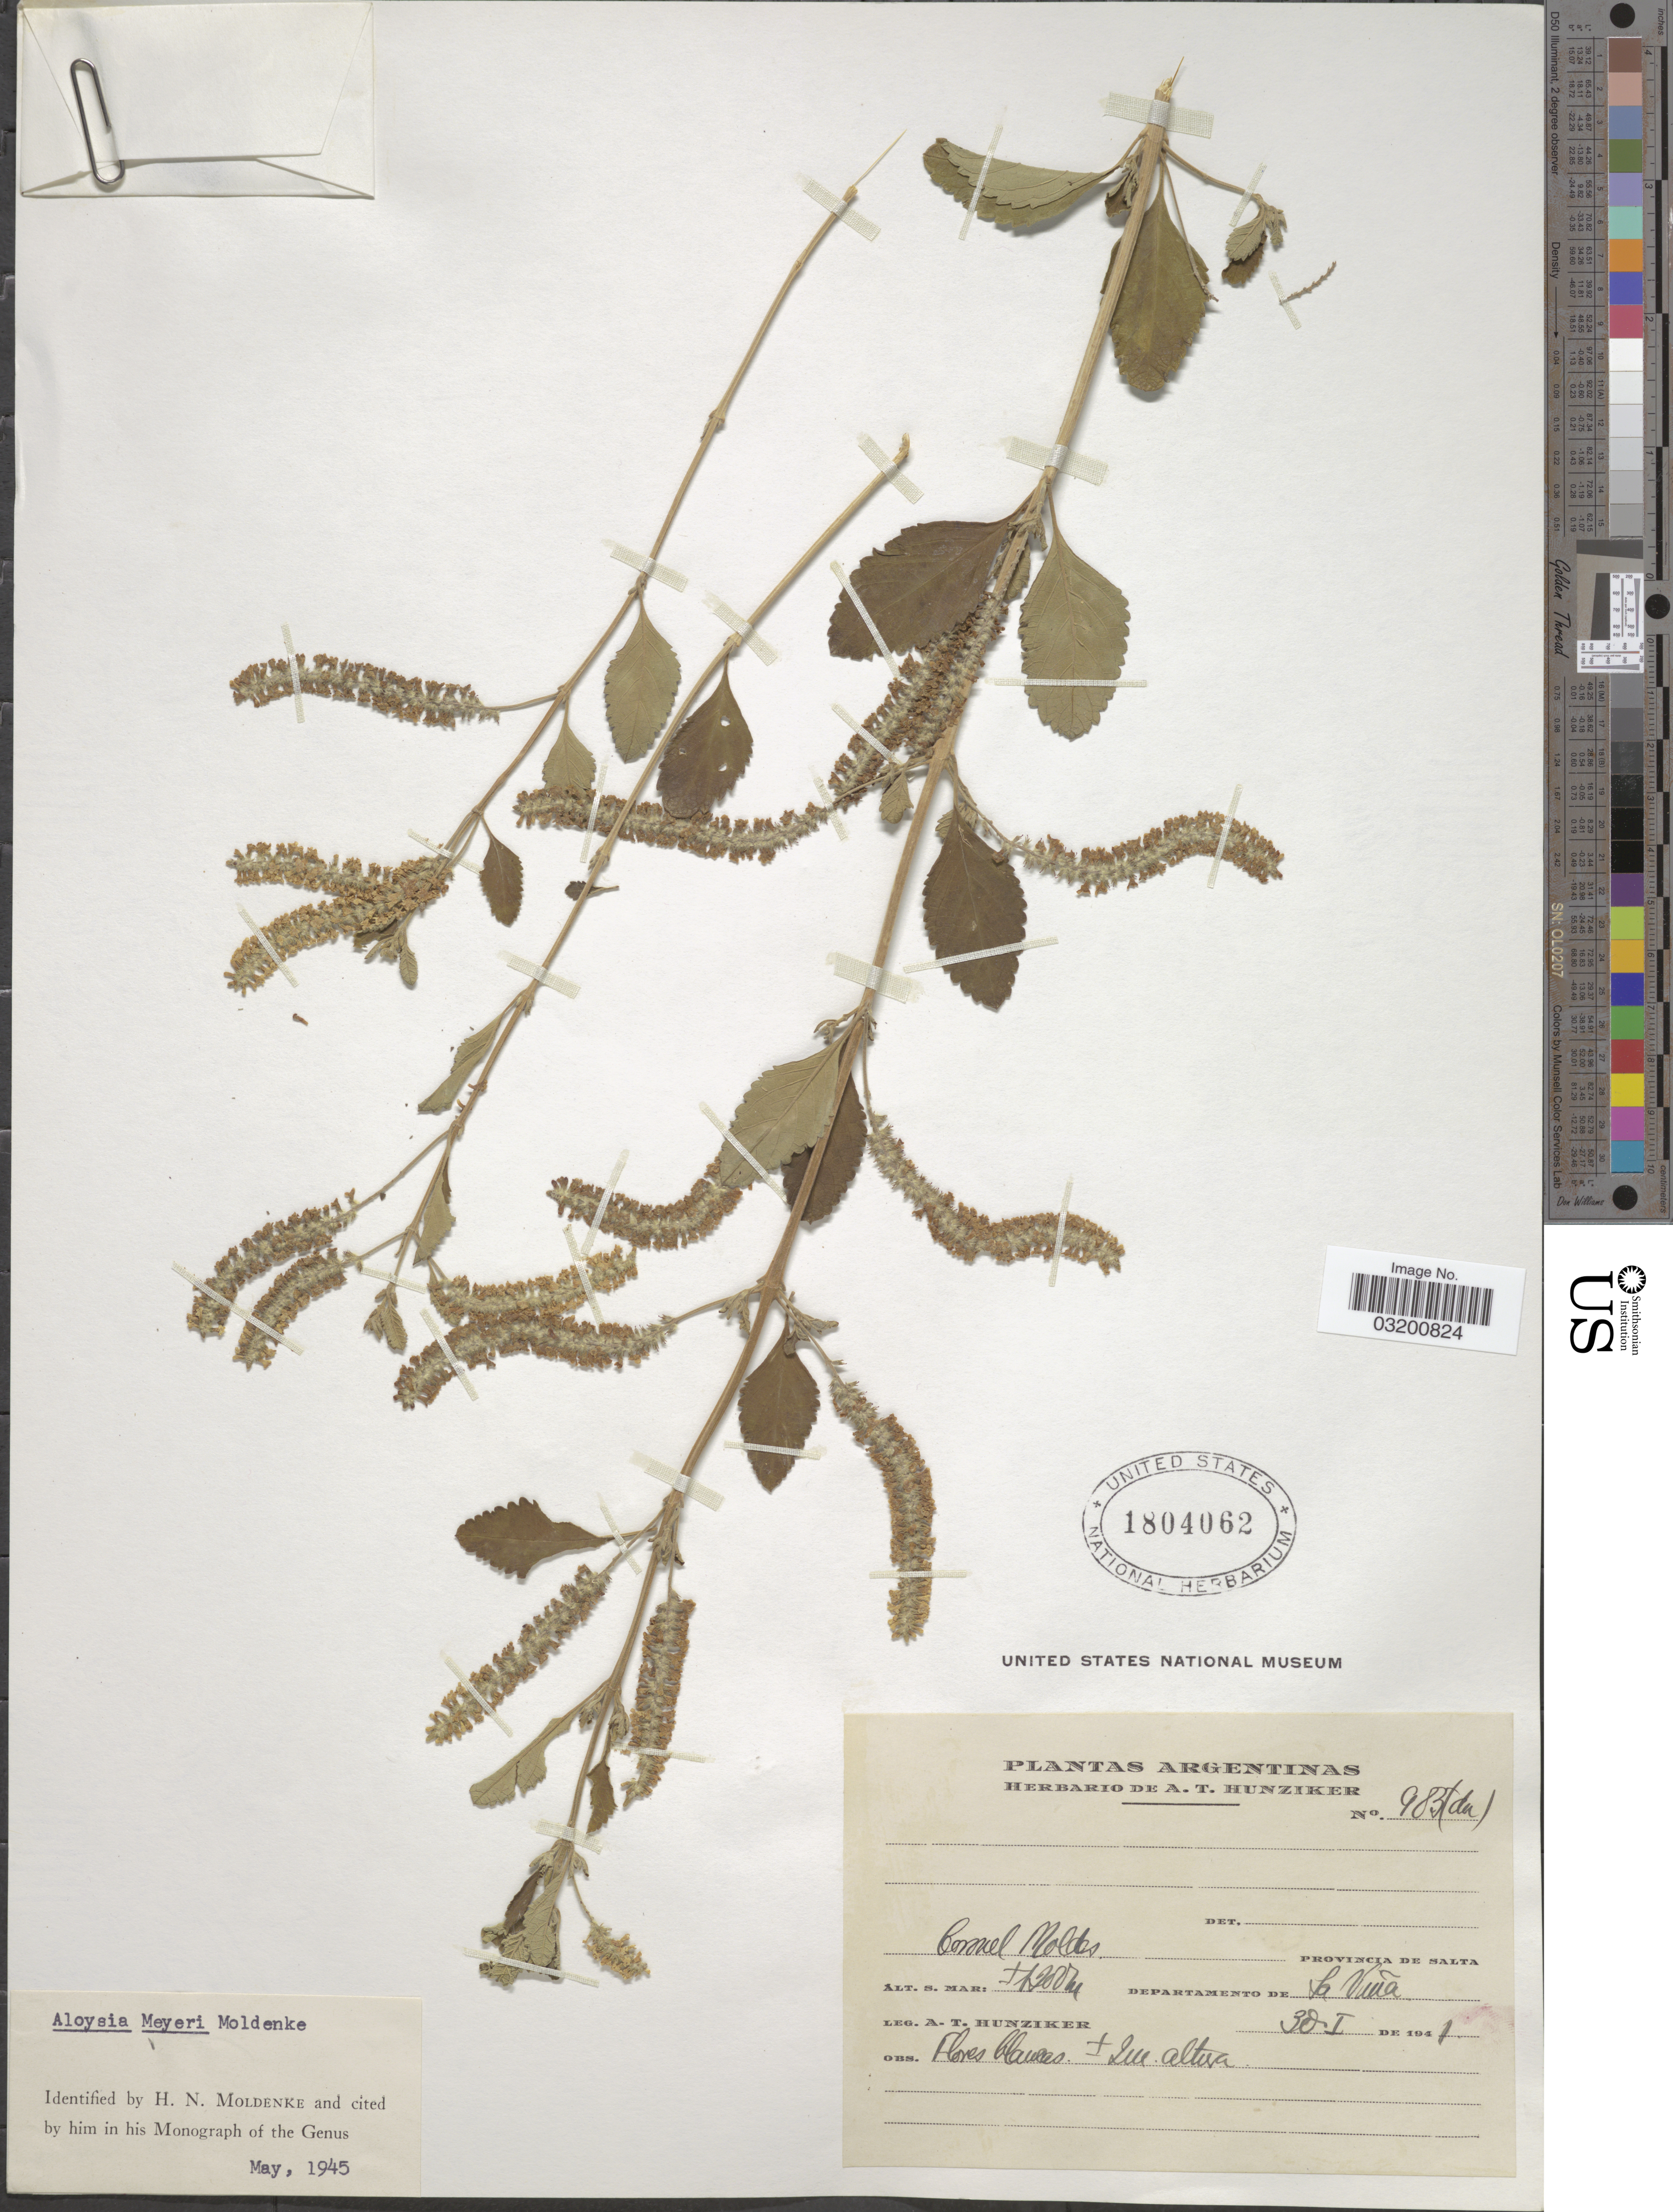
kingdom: Plantae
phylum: Tracheophyta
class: Magnoliopsida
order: Lamiales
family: Verbenaceae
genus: Aloysia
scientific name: Aloysia meyeri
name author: Moldenke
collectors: A. T. Hunziker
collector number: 983 (da)*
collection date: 1941-01-30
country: Argentina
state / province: Salta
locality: Departamento de La Viña.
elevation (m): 1200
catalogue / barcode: US 1804062